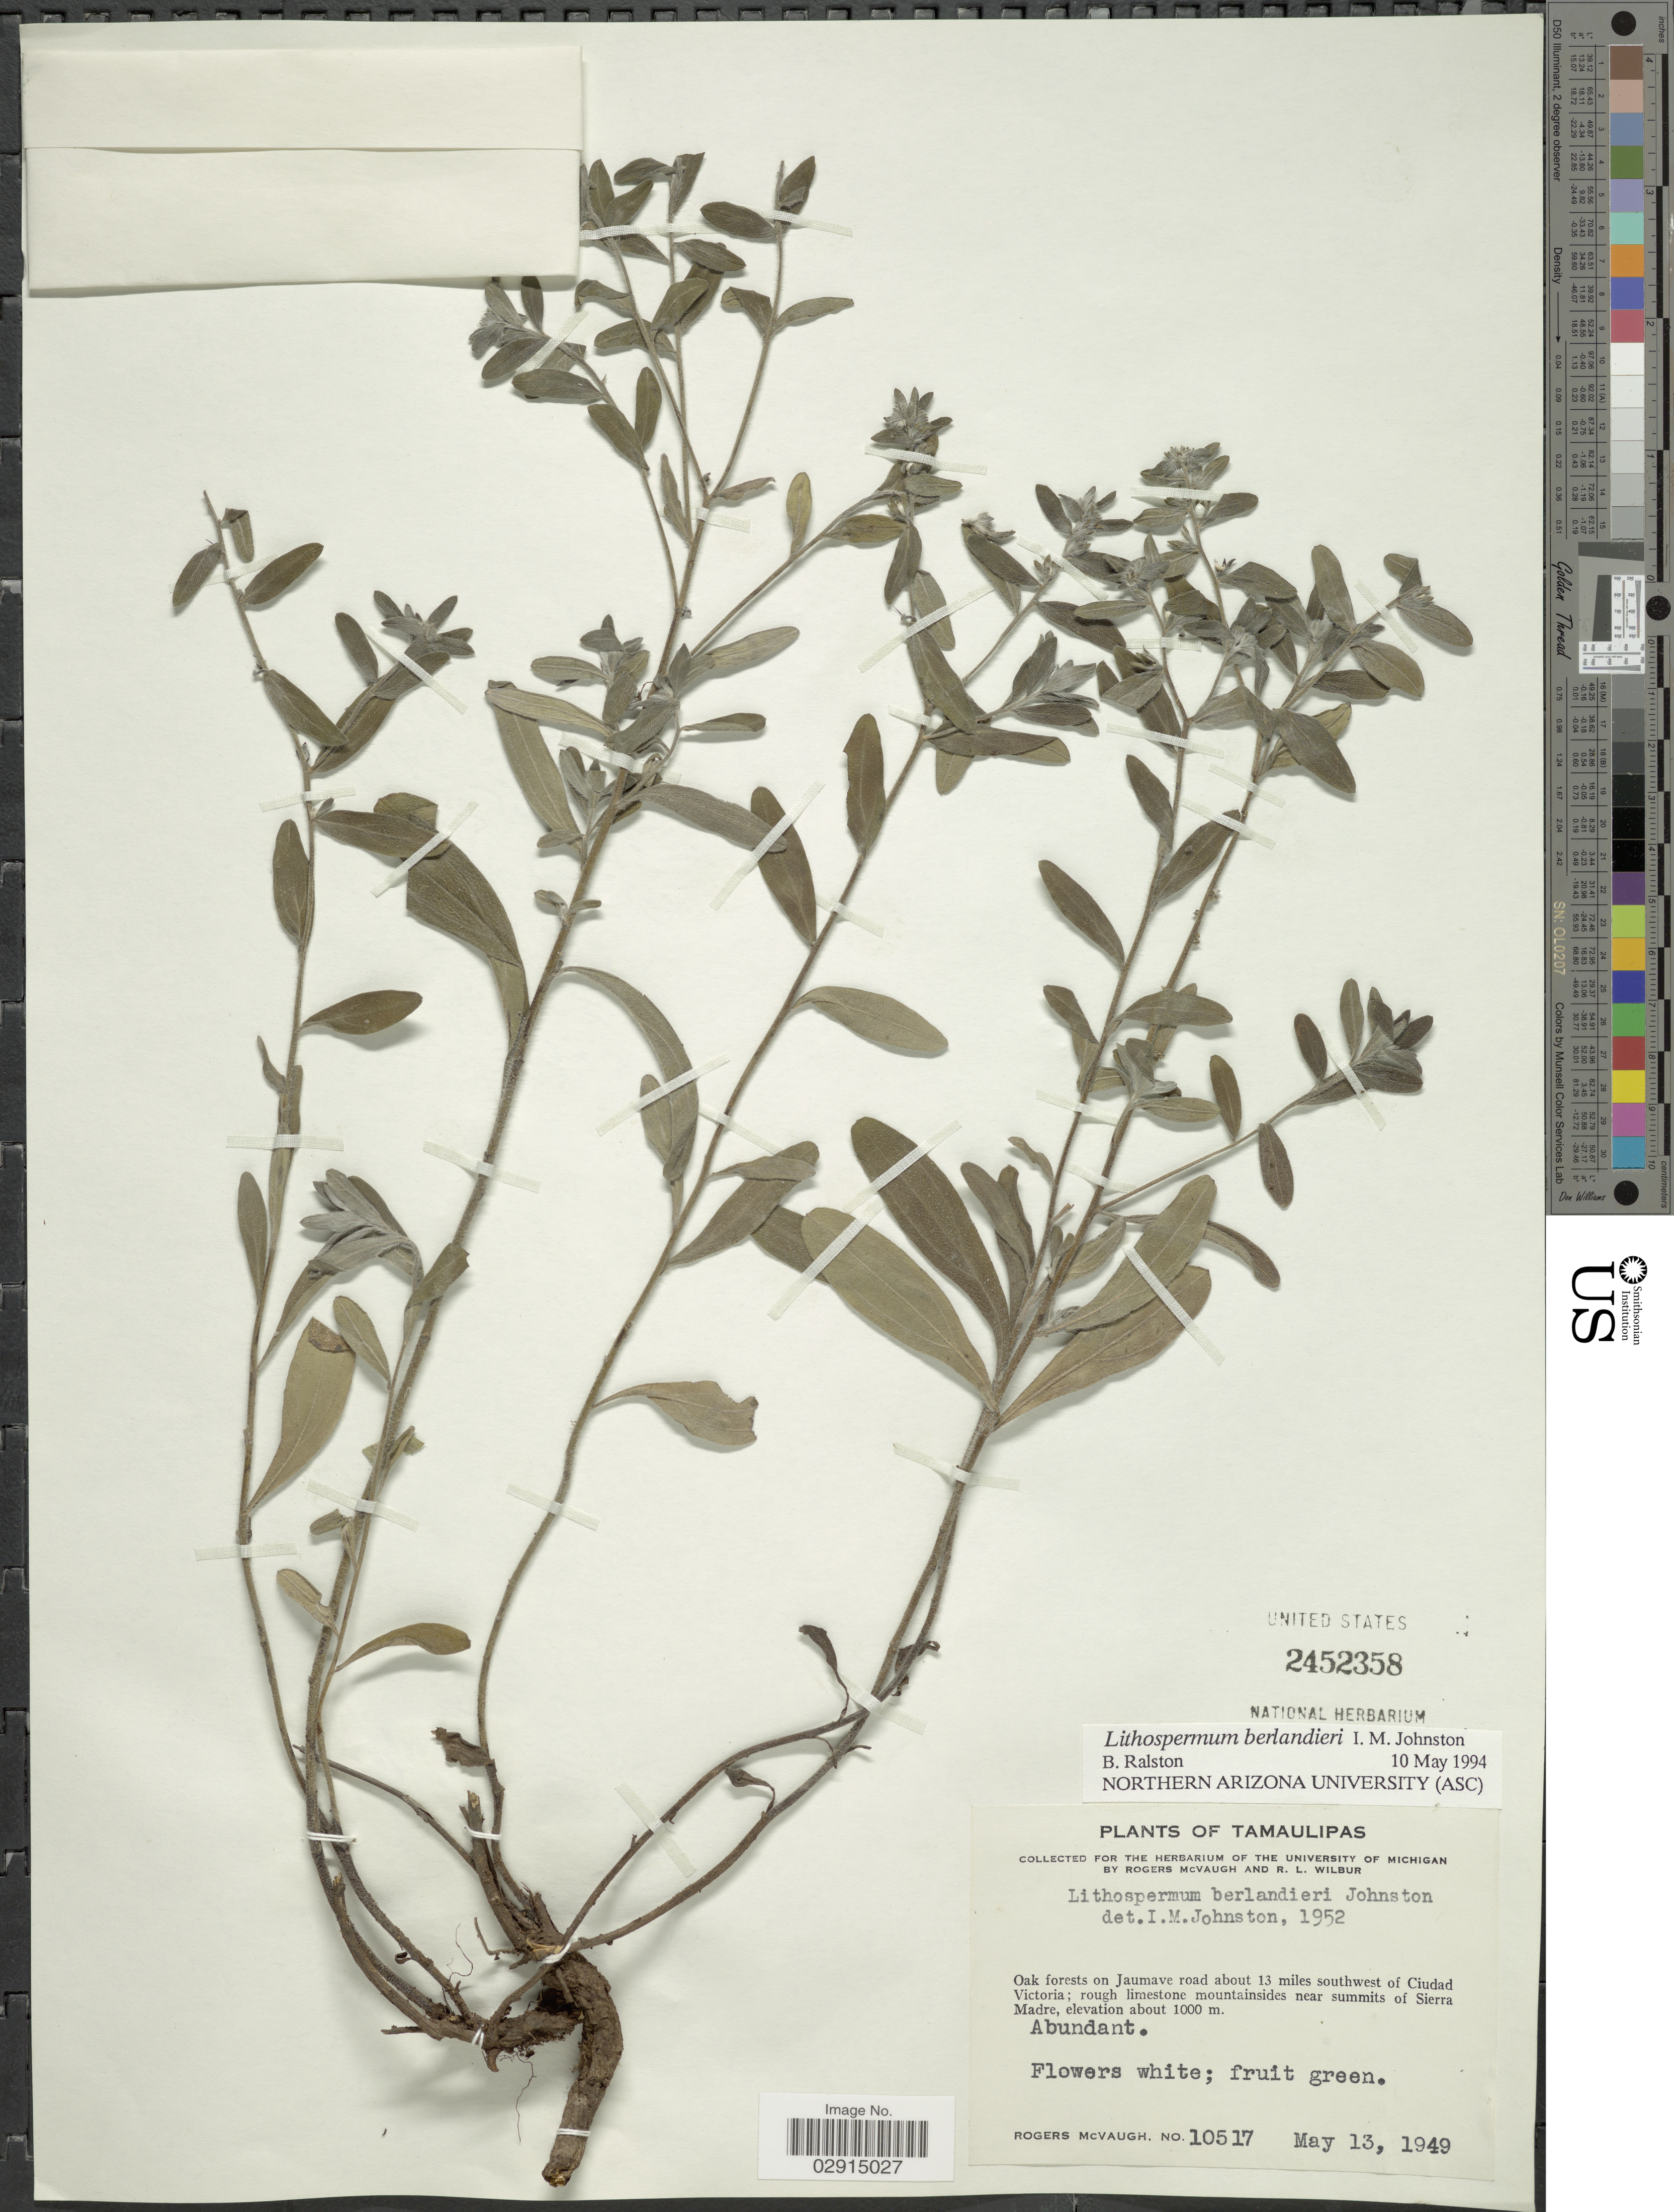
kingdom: Plantae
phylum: Tracheophyta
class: Magnoliopsida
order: Boraginales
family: Boraginaceae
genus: Lithospermum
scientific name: Lithospermum berlandieri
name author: I.M. Johnst.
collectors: R. McVaugh & R. L. Wilbur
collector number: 10517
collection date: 1949-05-13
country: Mexico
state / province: Tamaulipas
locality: Oak forests on Juamave road about 13 miles southwest of Ciudad Victoria; rough limestone near summits of Sierra Madre. Tamaulipas.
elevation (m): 1000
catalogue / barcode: US 2452358